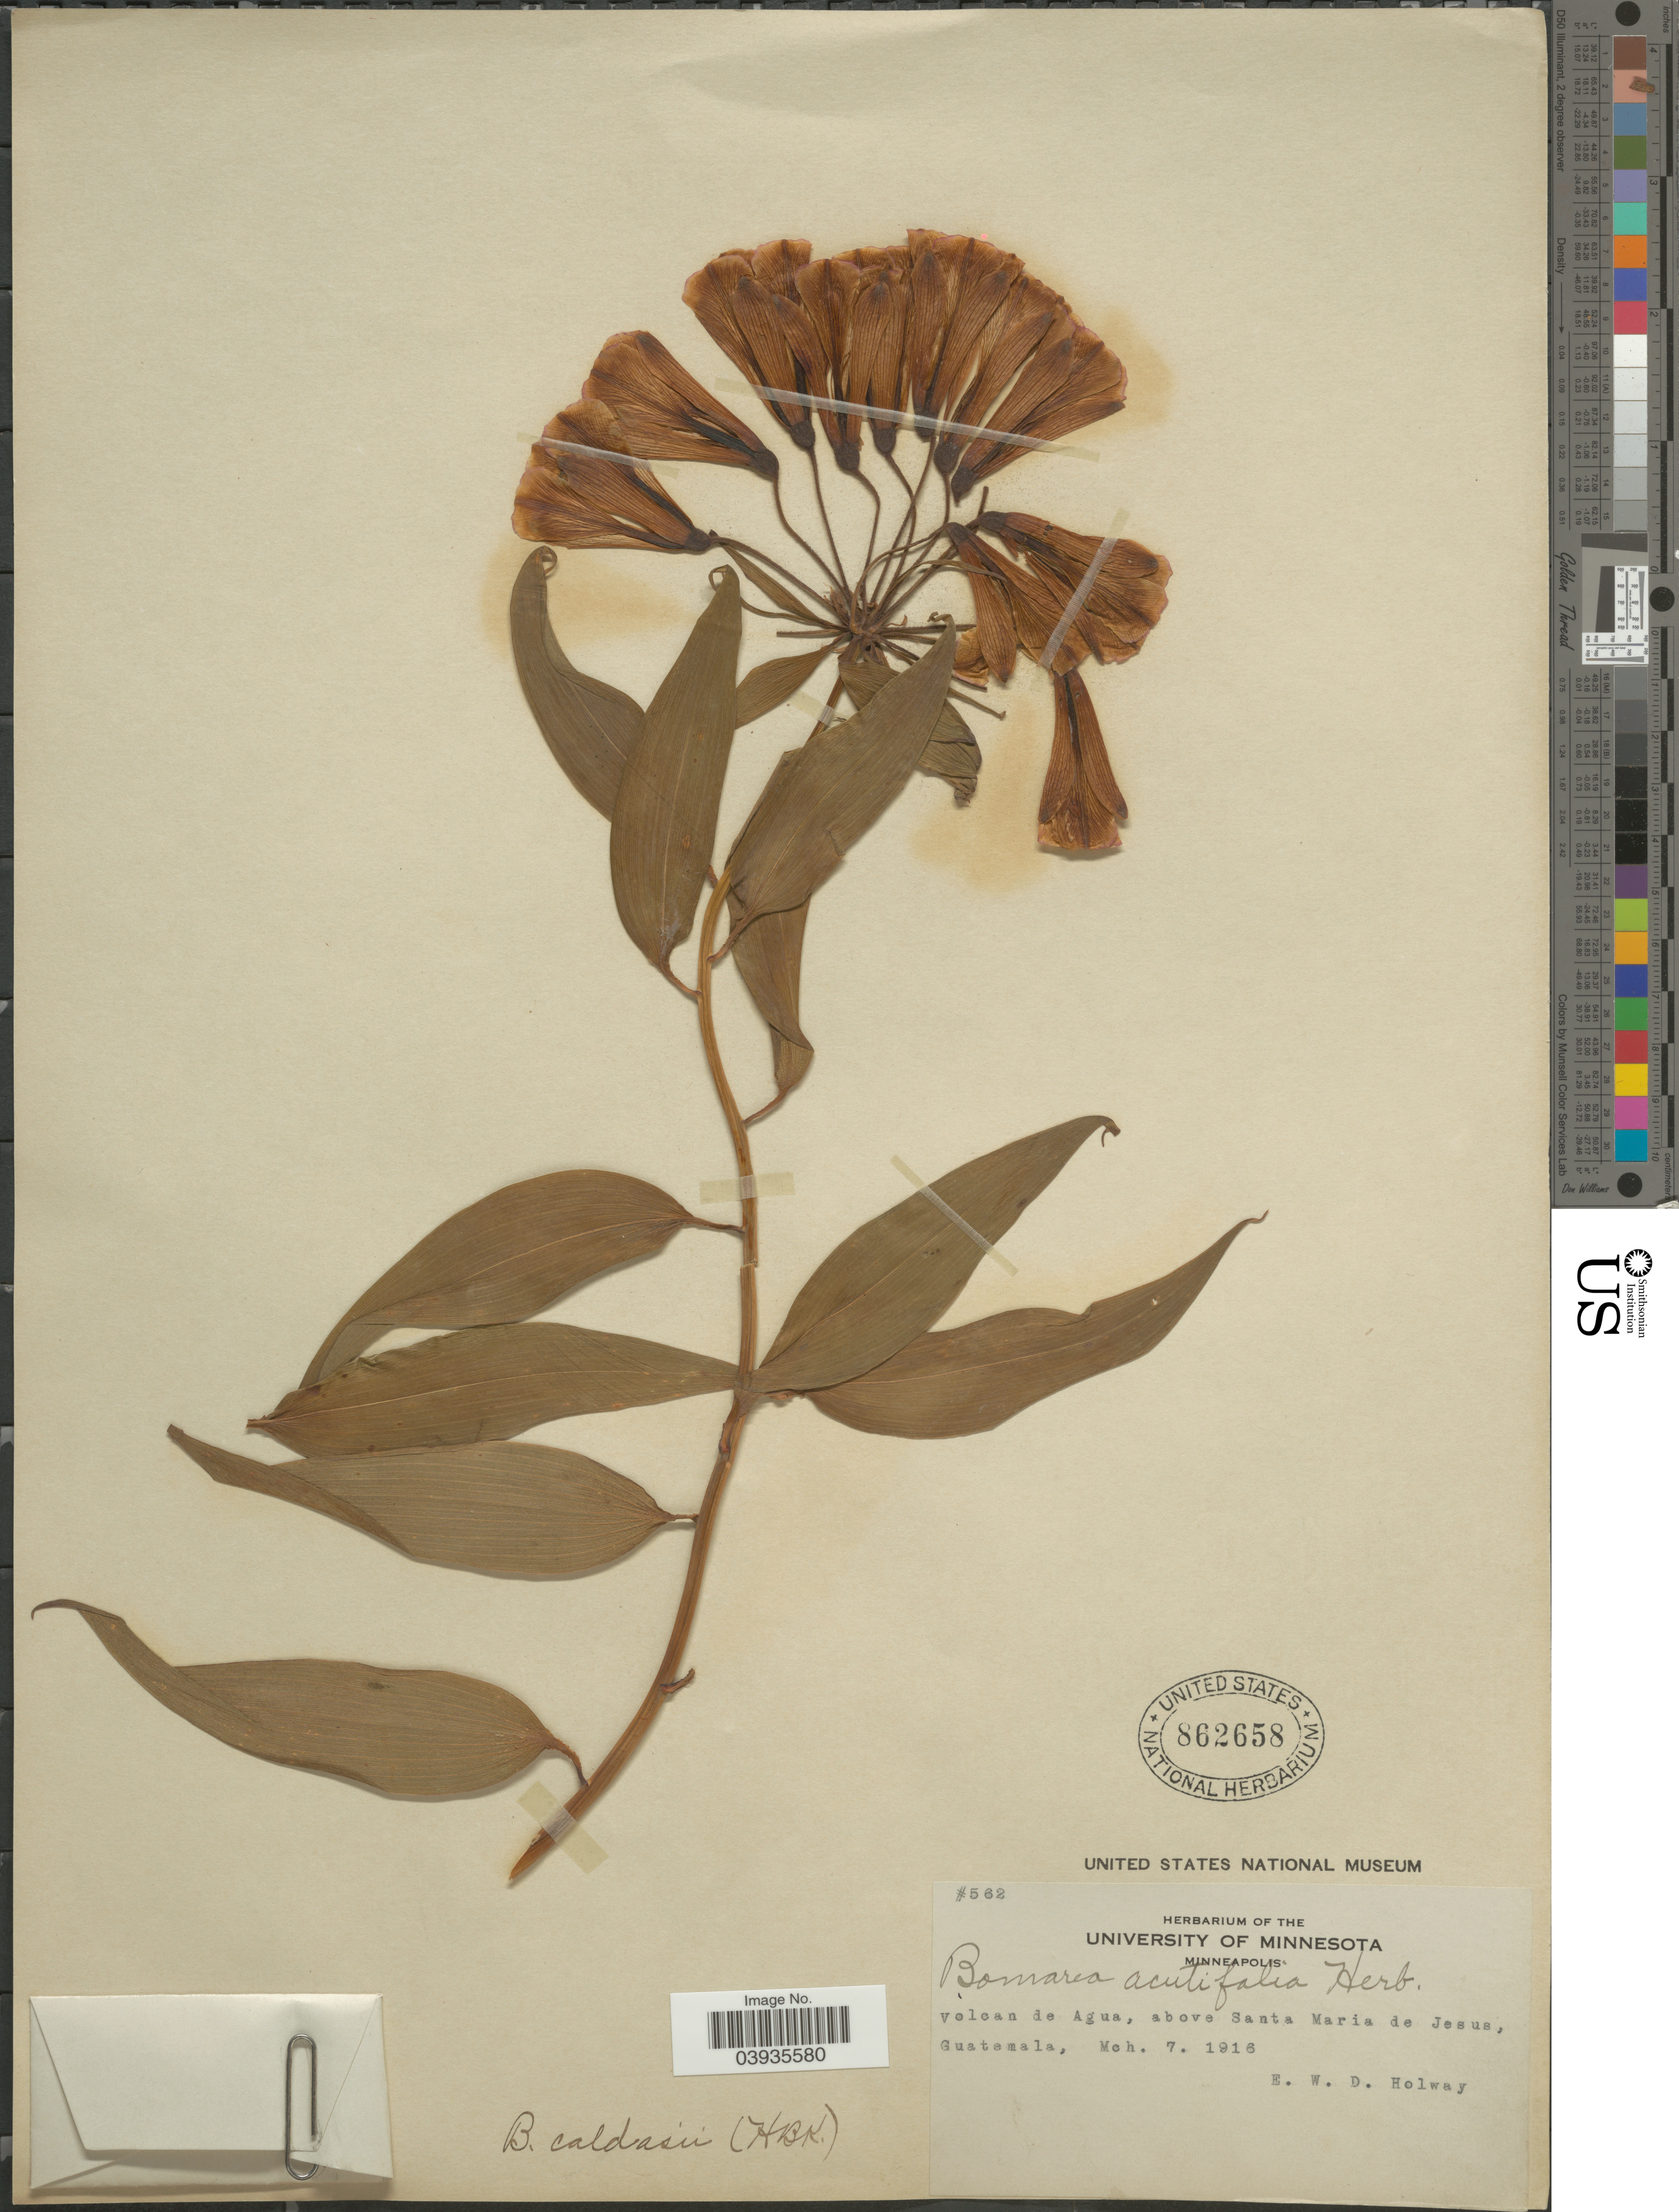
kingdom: Plantae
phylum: Tracheophyta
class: Liliopsida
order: Liliales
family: Alstroemeriaceae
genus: Bomarea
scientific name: Bomarea caldasii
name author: (Kunth) Asch. & Graebener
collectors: E. W. D. Holway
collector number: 562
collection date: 1916-03-07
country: Guatemala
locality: Volcan de Agua, above Santa Maria de Jesus.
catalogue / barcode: US 862658